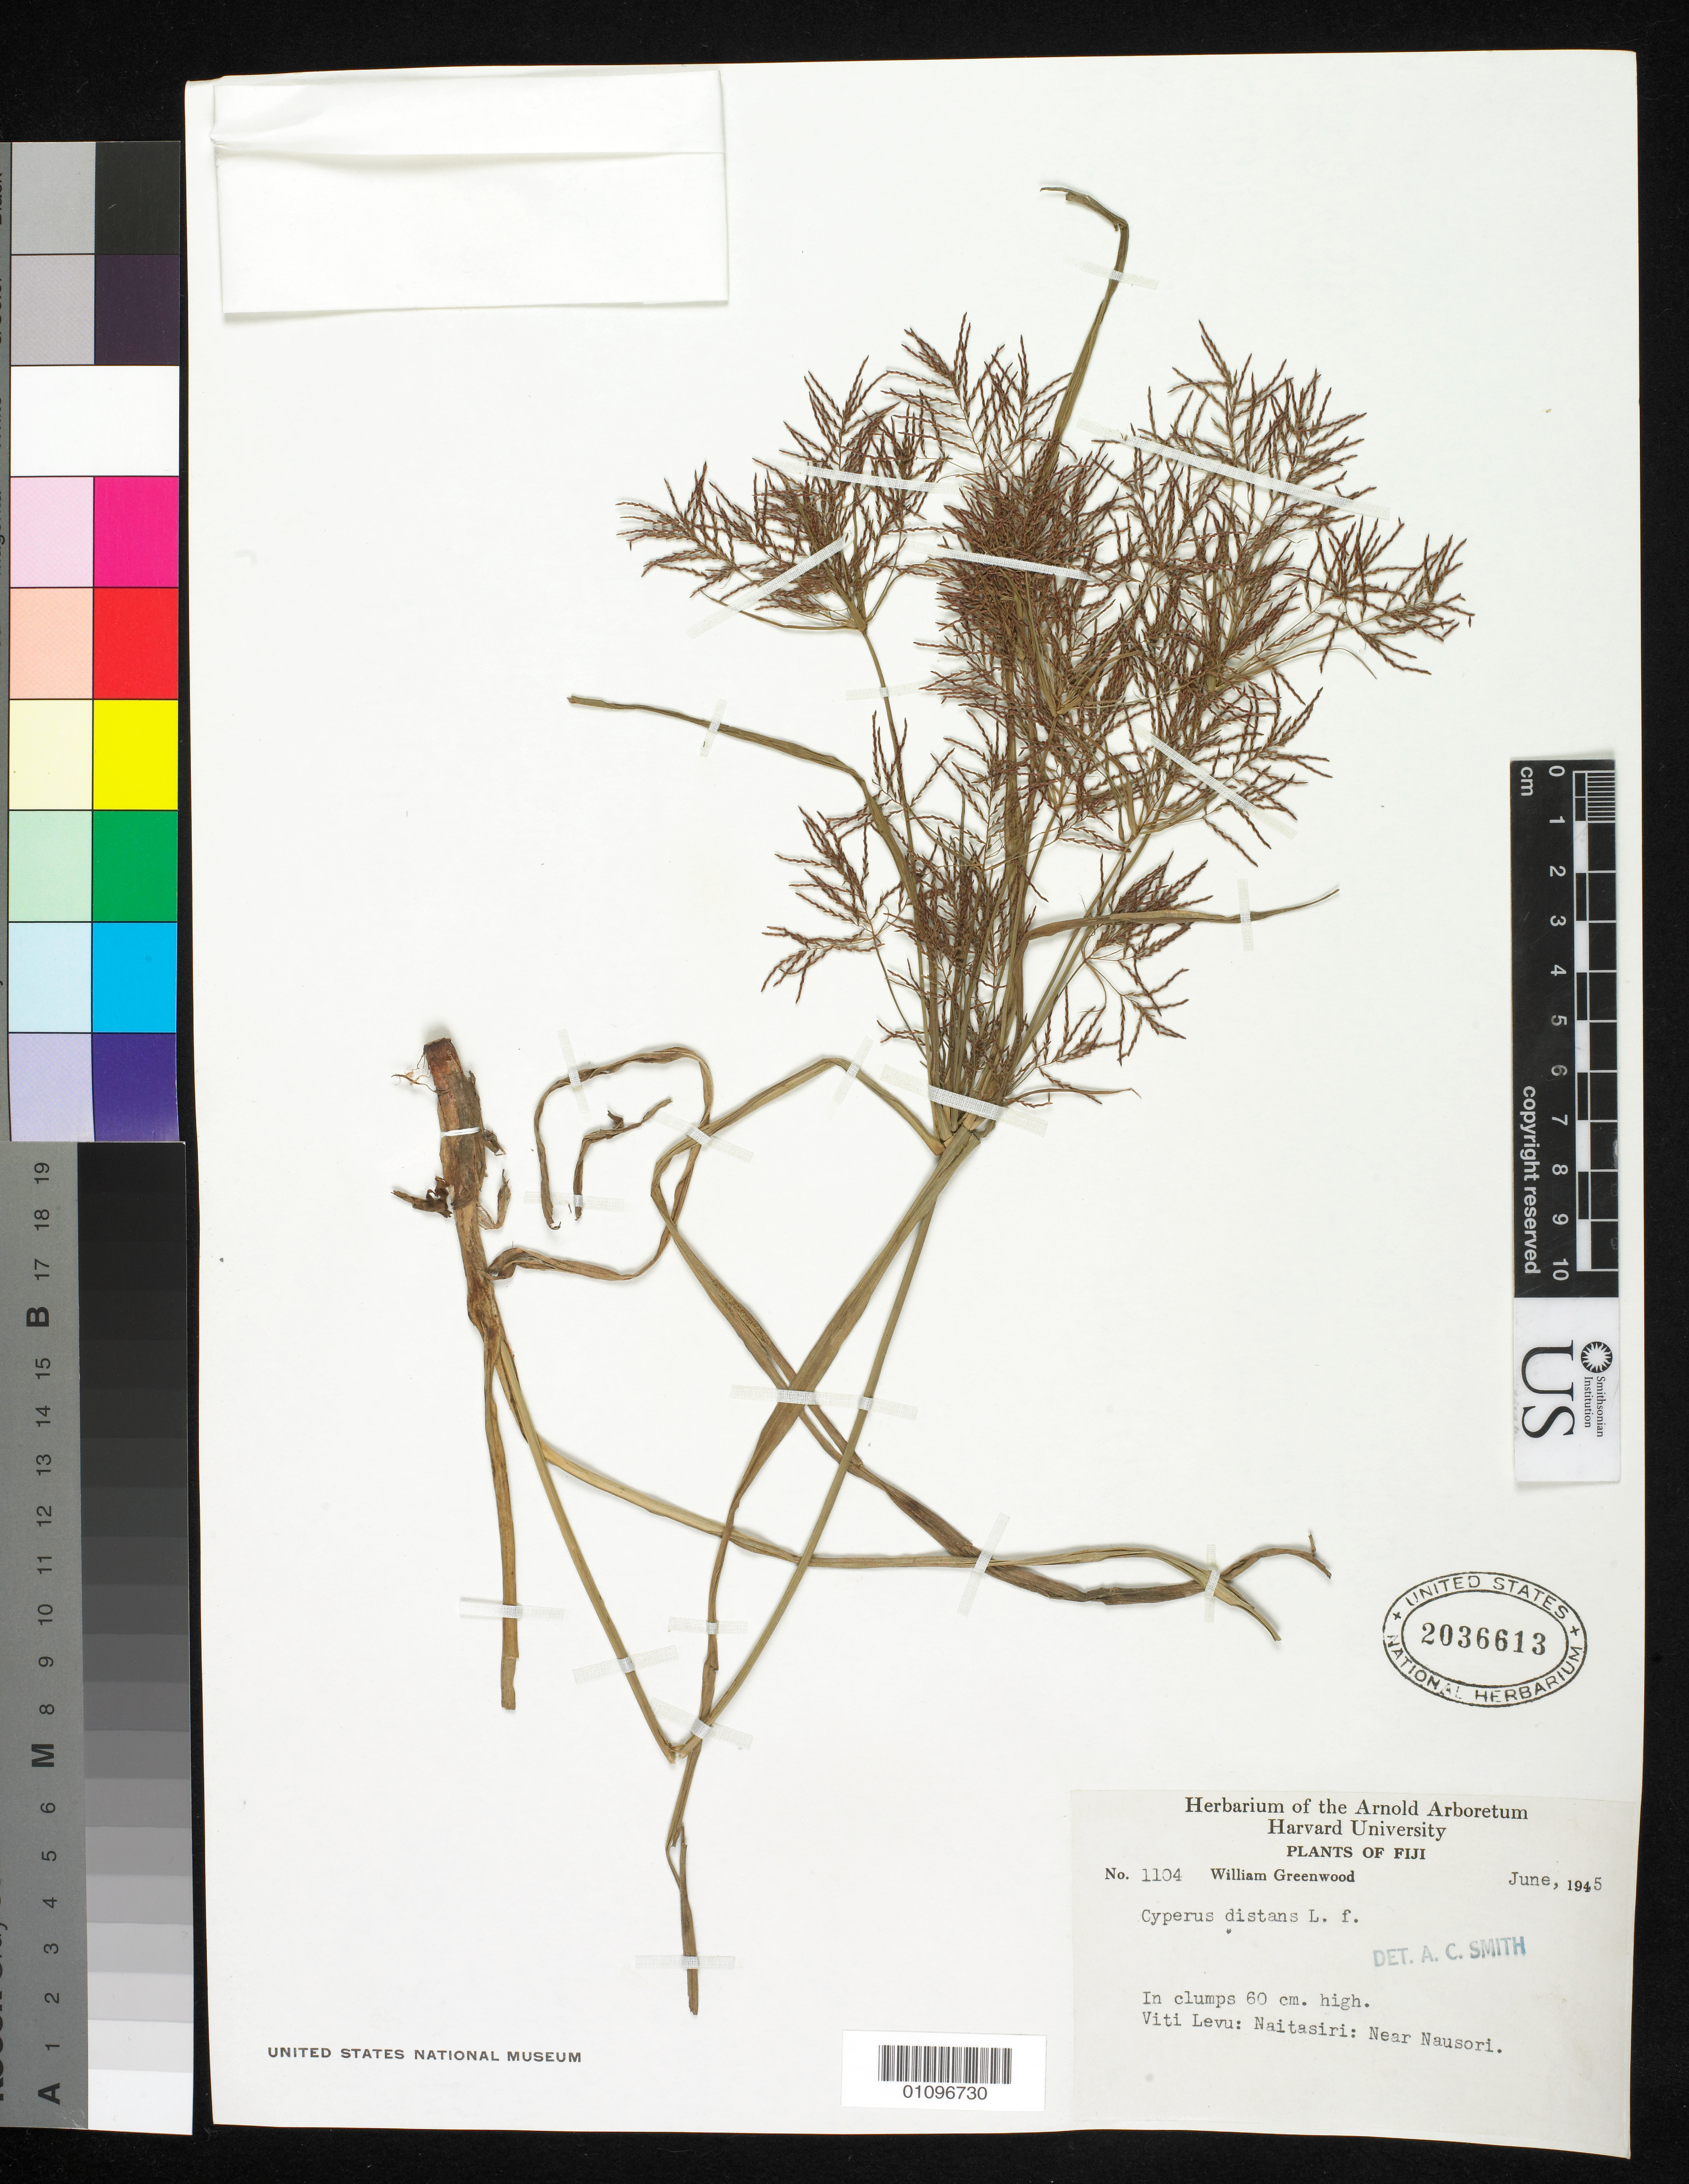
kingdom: Plantae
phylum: Tracheophyta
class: Liliopsida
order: Poales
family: Cyperaceae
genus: Cyperus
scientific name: Cyperus distans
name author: L. f.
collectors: W. Greenwood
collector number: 1104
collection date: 1945-06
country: Fiji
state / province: Naitasiri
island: Viti Levu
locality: Near Nausori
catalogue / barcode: US 2036613